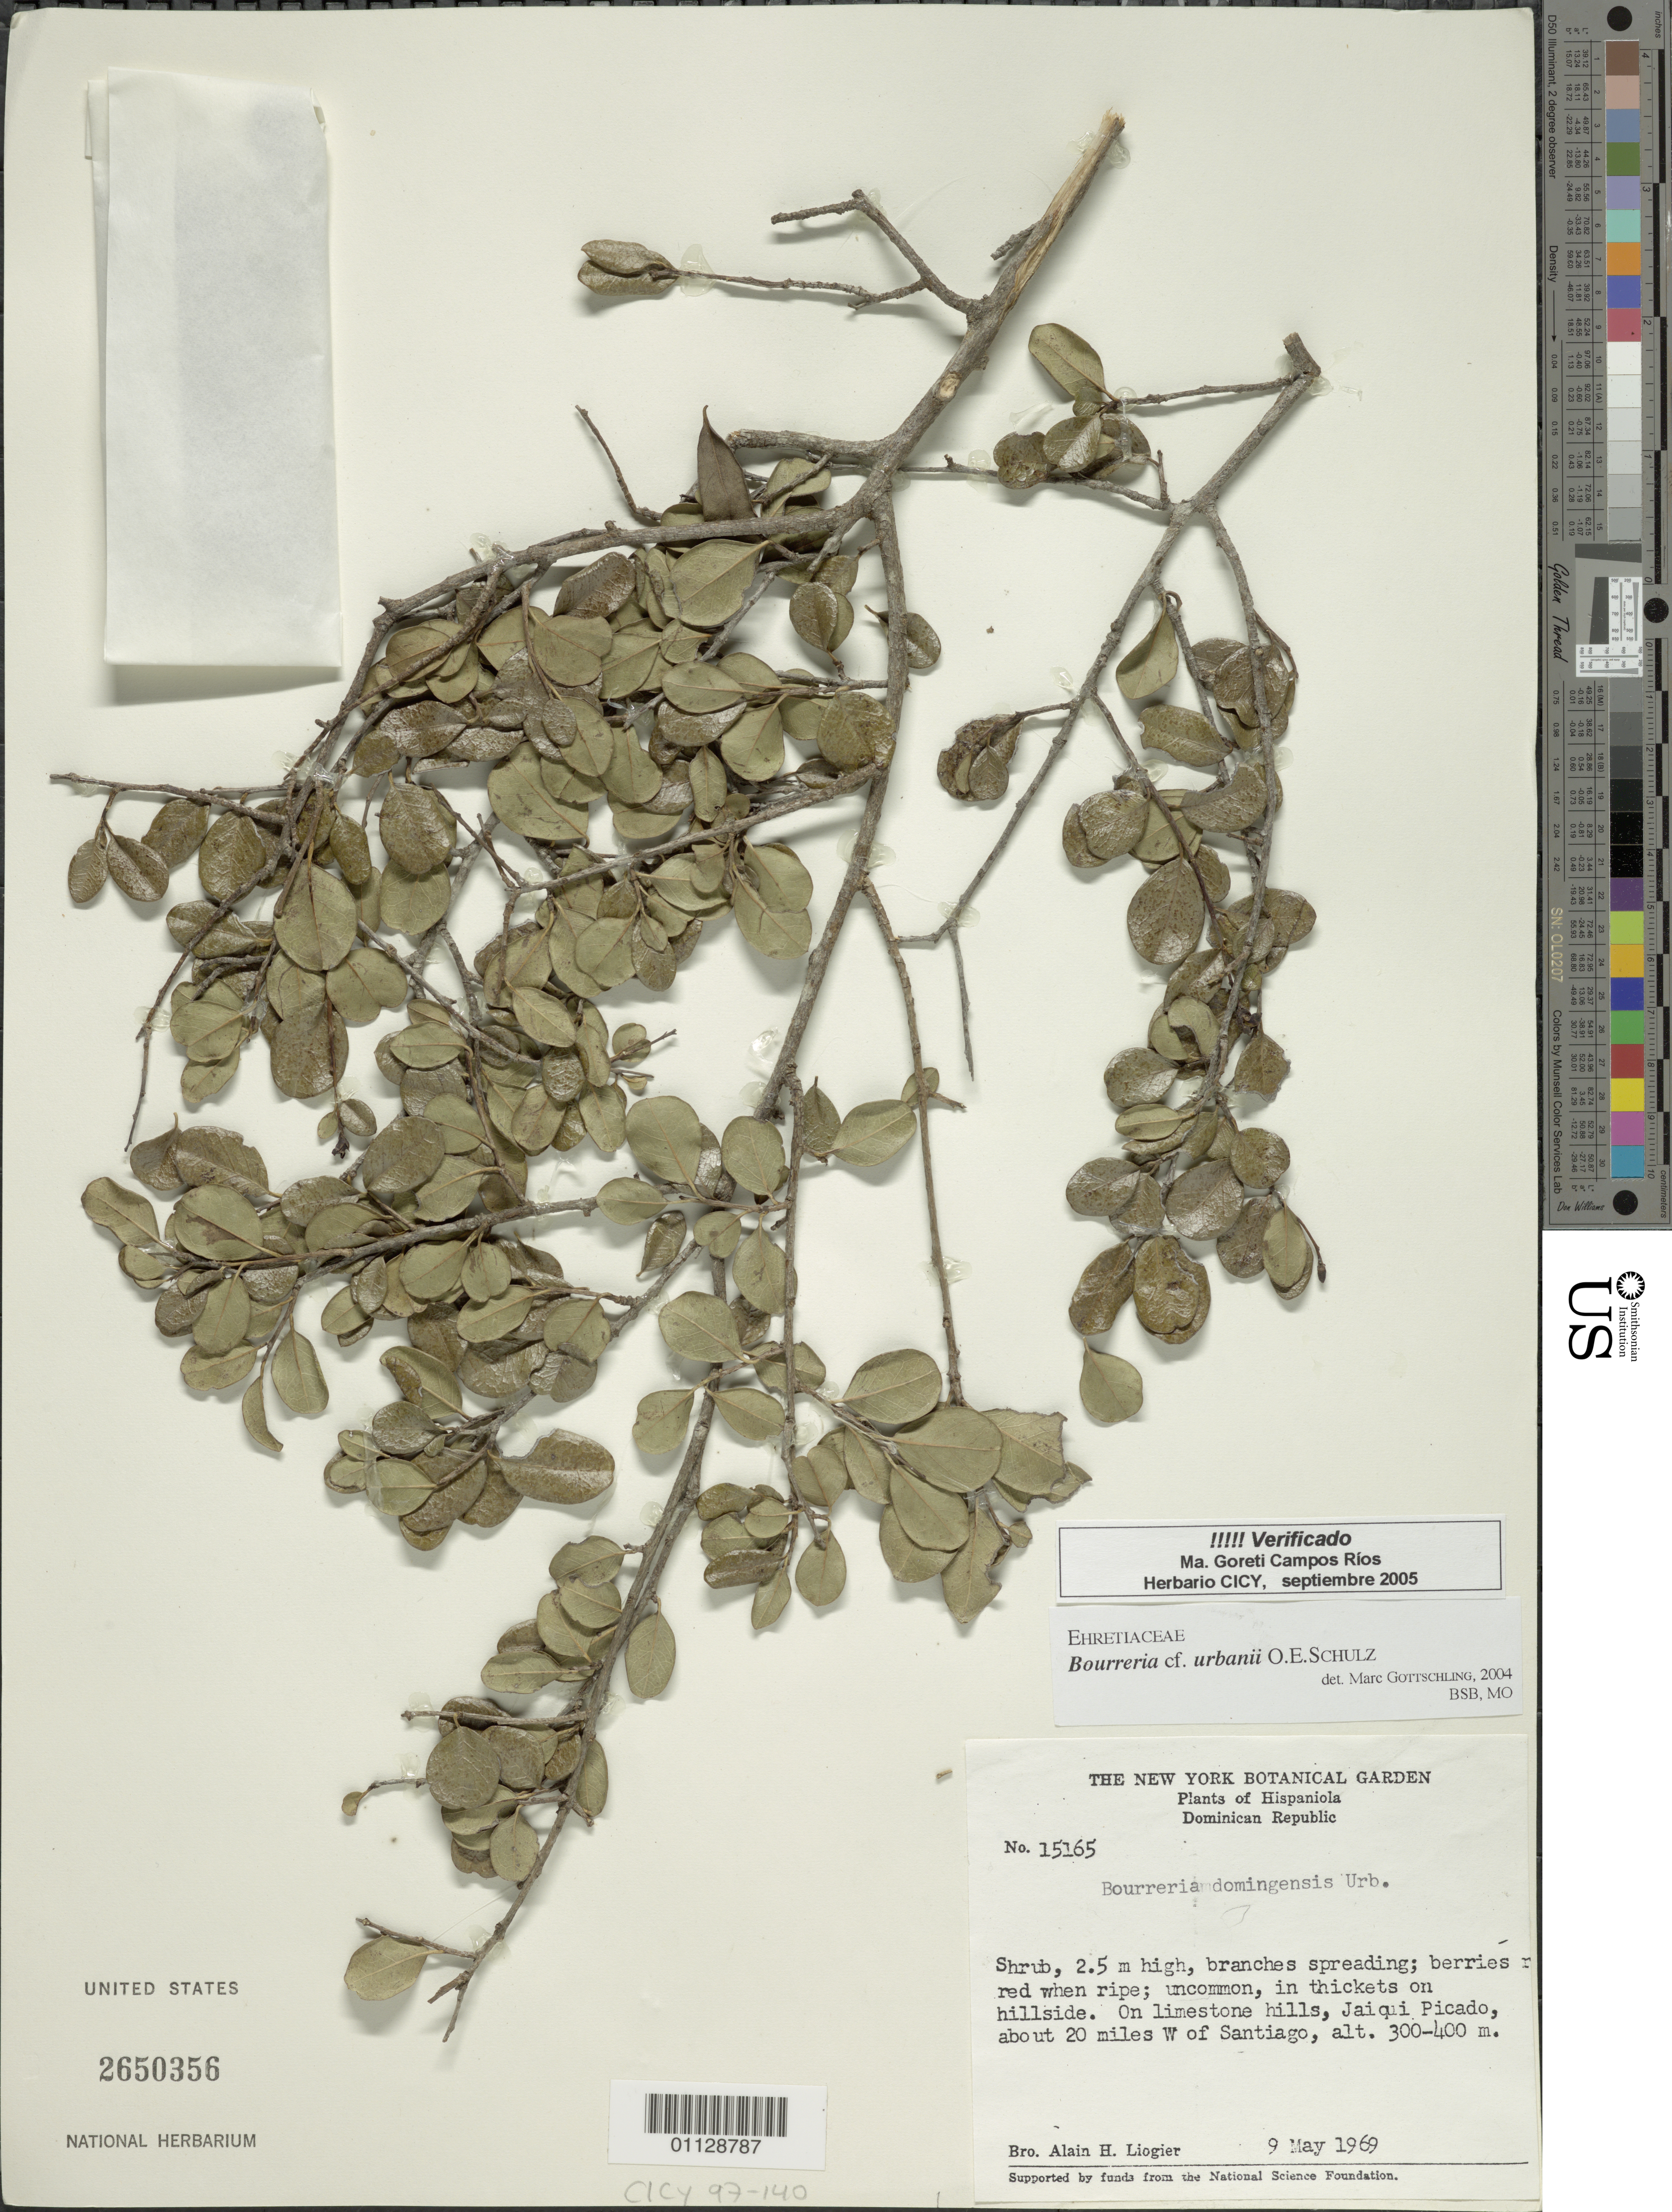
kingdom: Plantae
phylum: Tracheophyta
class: Magnoliopsida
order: Boraginales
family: Ehretiaceae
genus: Bourreria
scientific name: Bourreria urbanii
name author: O.E. Schulz in Urb.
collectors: A. H. Liogier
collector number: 15165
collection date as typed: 09 May 1969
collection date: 1969-05-09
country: Dominican Republic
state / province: Santiago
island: Hispaniola I.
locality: On the limestone Hills, Jaiqui Picado, about 20 miles West of Santiago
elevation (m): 300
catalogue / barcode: US 2650356